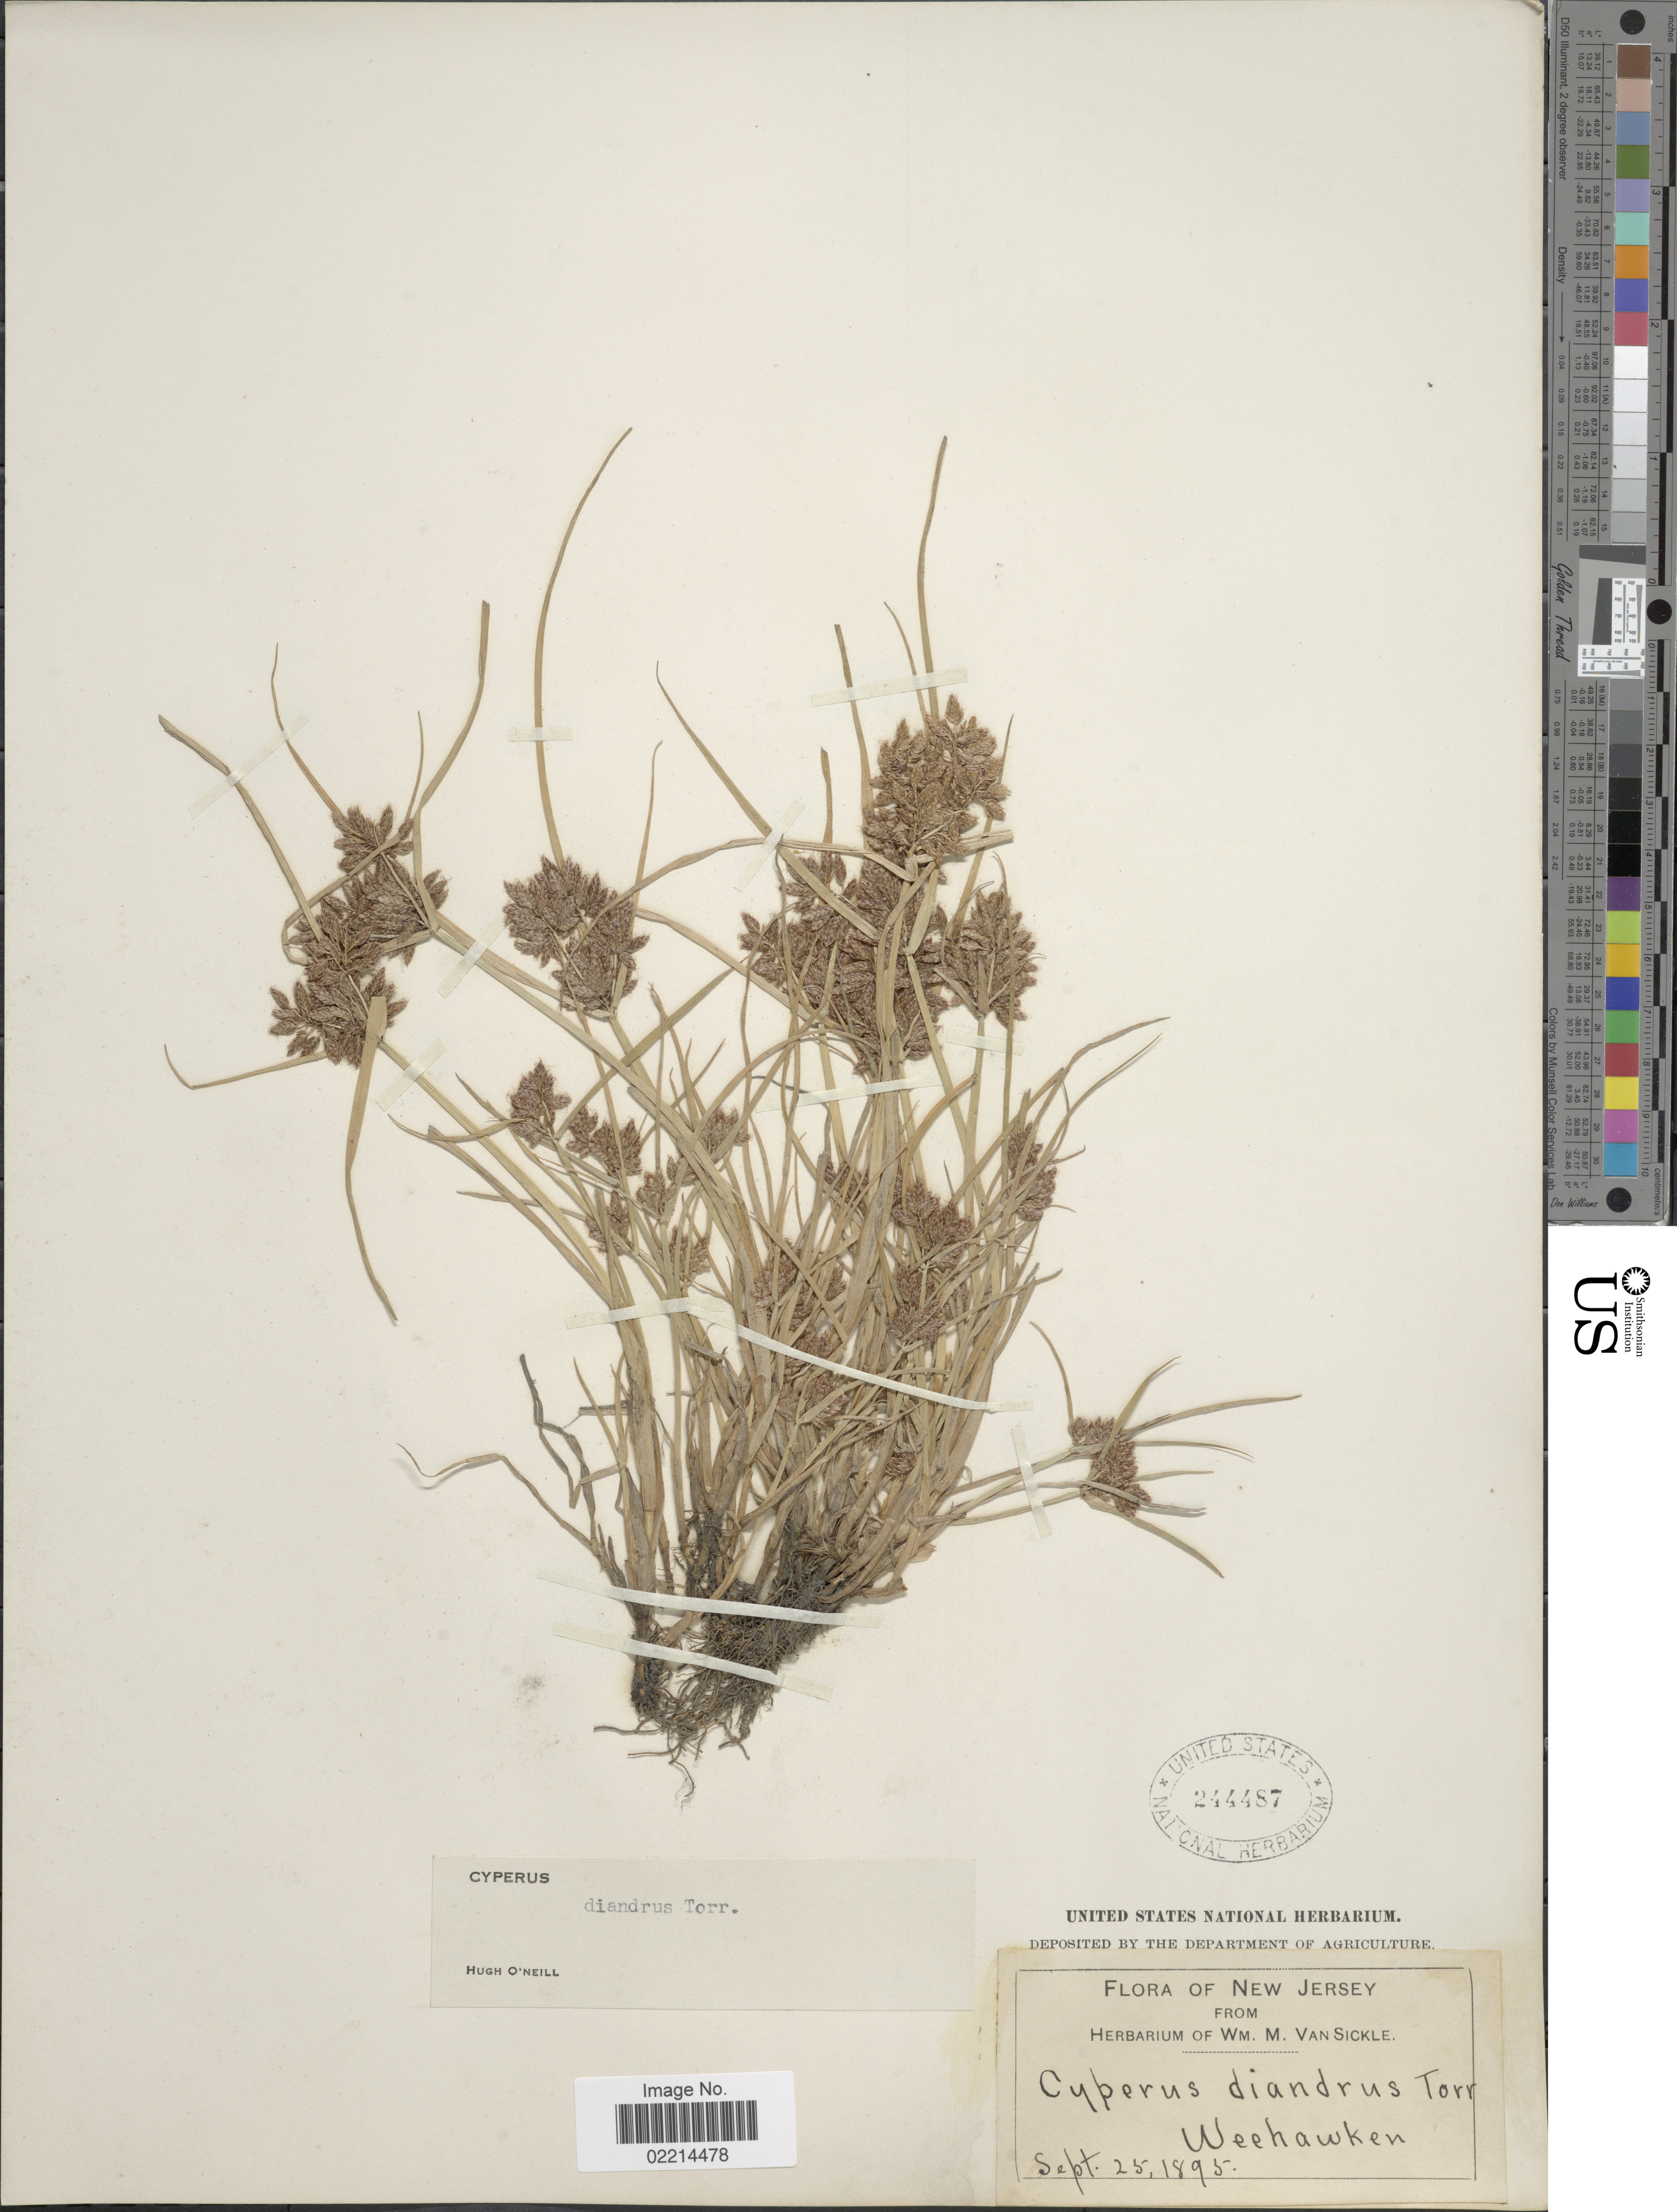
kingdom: Plantae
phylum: Tracheophyta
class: Liliopsida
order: Poales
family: Cyperaceae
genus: Cyperus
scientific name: Cyperus diandrus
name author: Torr.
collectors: ex herb. Wm. M. Van Sickle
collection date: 1895-09-25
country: United States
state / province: New Jersey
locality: Weehawken.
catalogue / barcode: US 244487